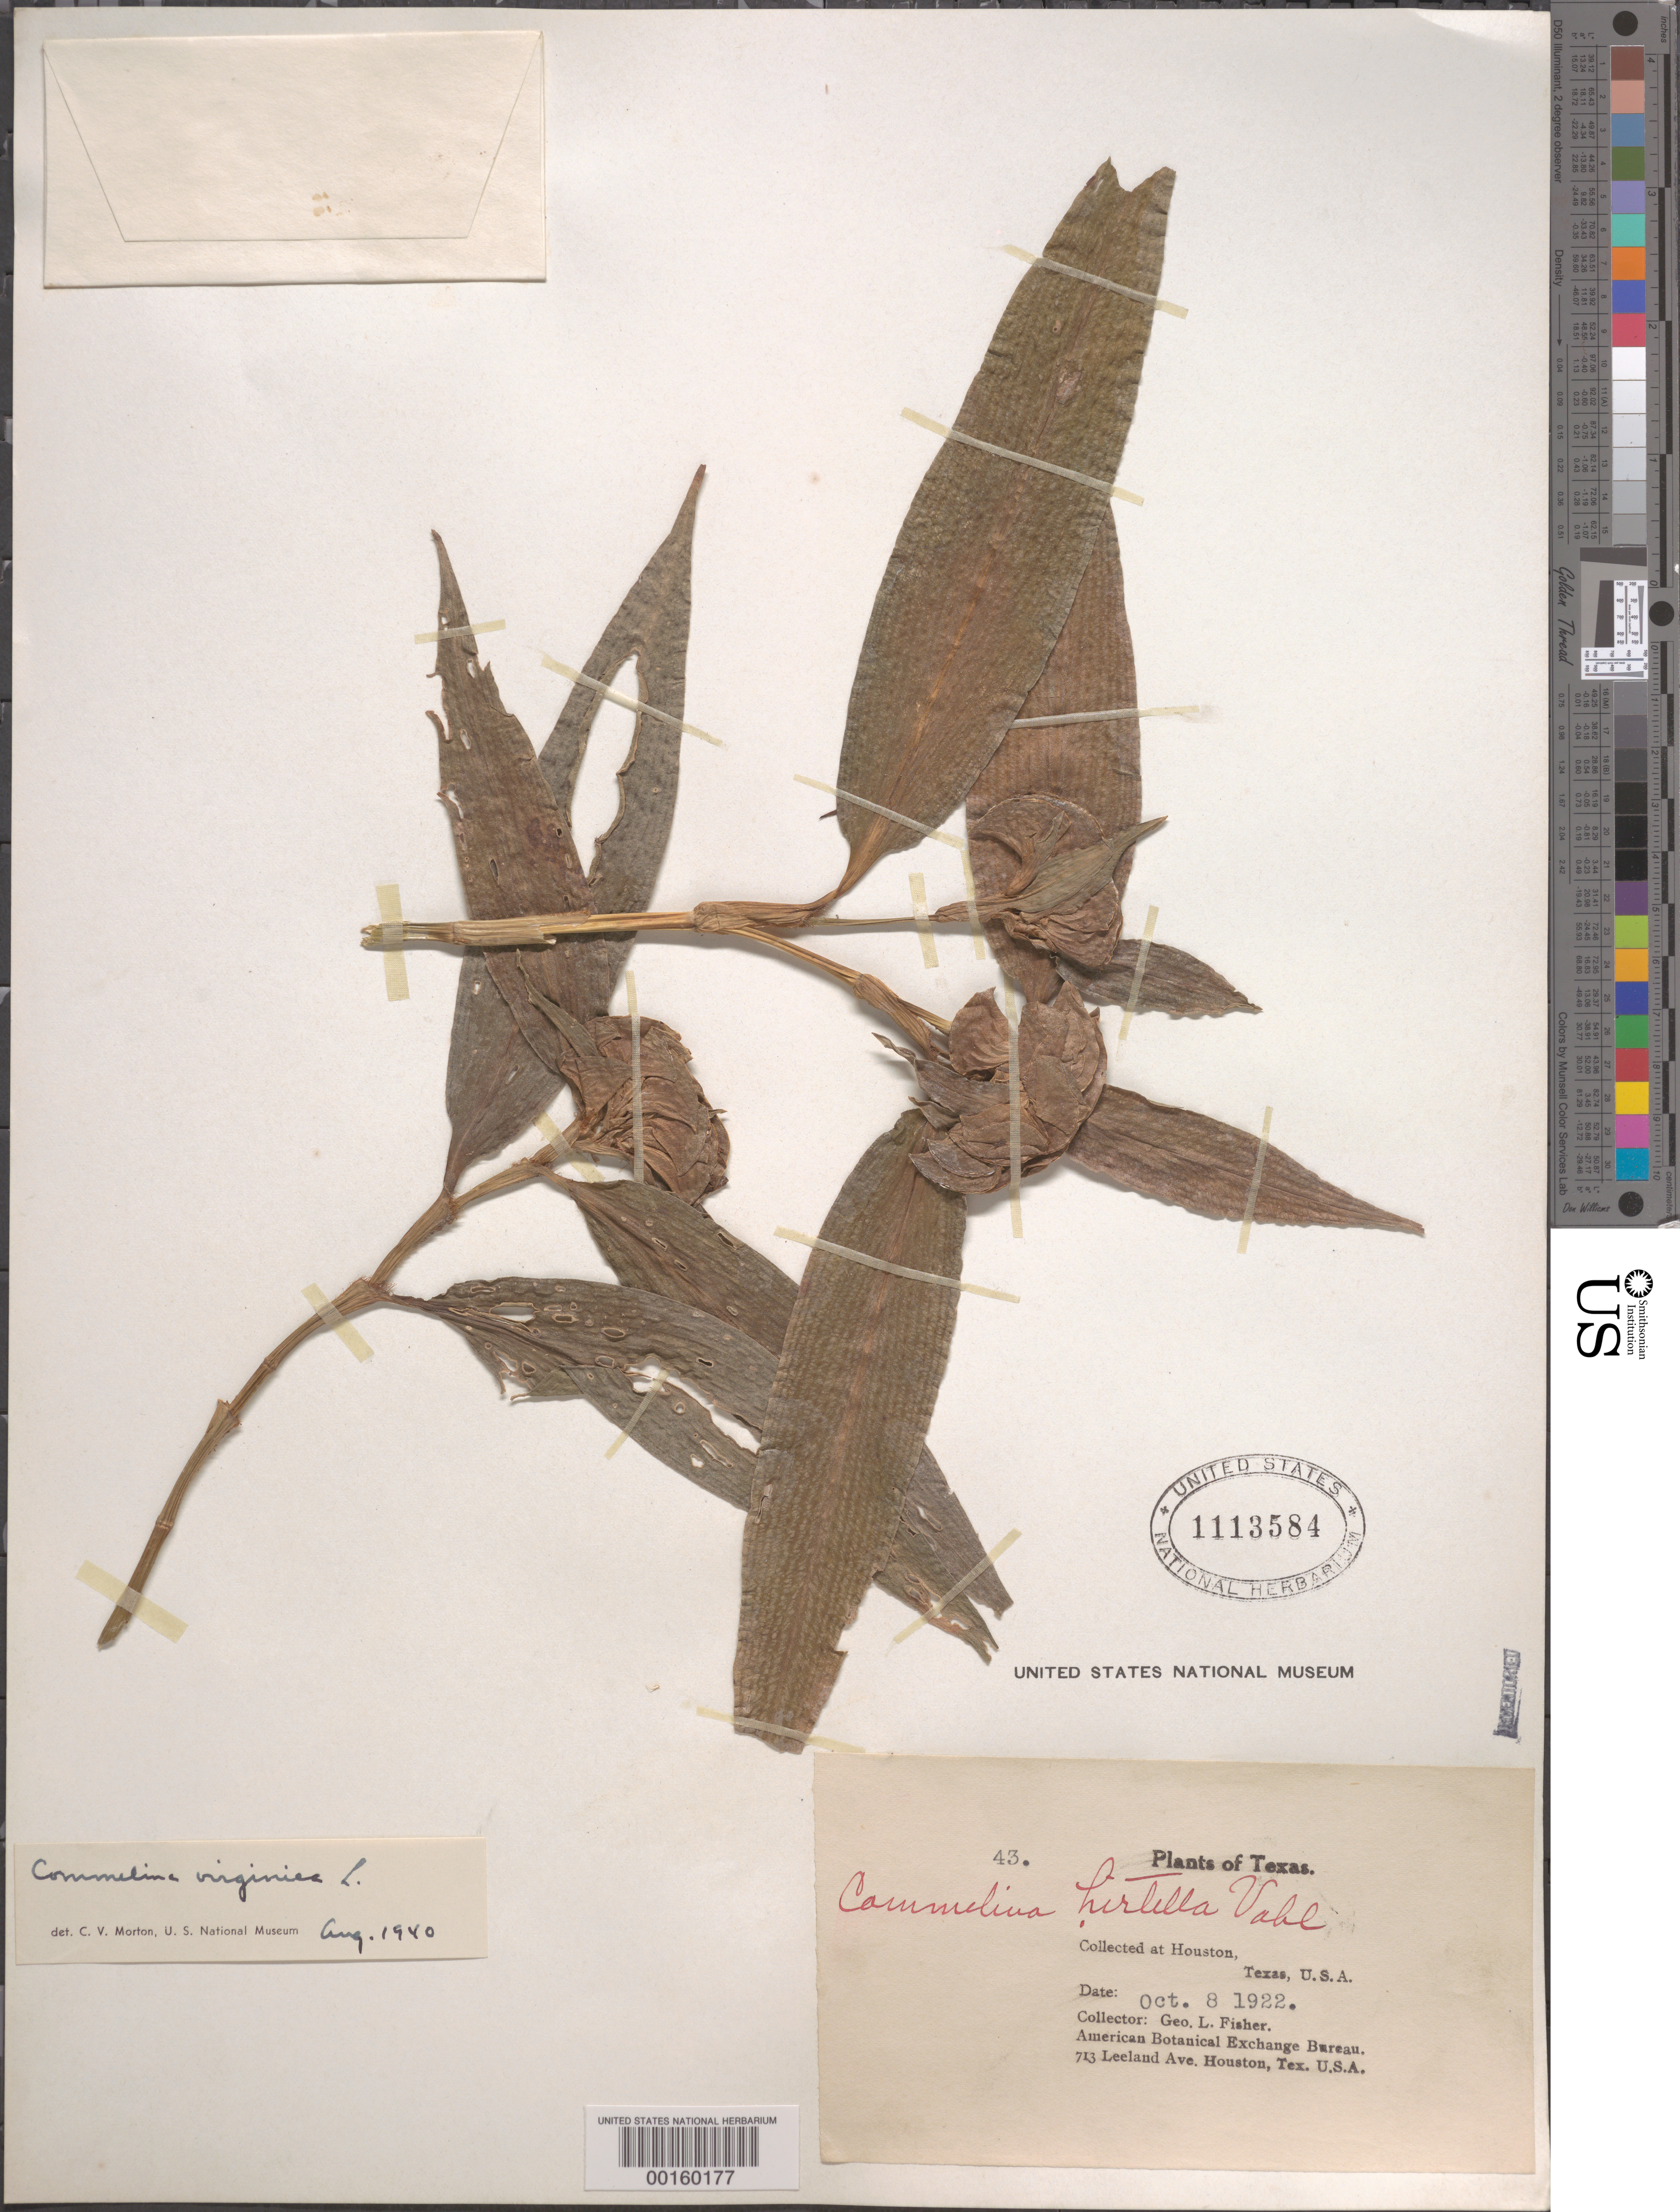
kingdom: Plantae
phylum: Tracheophyta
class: Liliopsida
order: Commelinales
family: Commelinaceae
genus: Commelina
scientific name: Commelina virginica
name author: L.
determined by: Morton, C. V.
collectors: G. L. Fisher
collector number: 43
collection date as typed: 08 Oct 1922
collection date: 1922-10-08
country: United States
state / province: Texas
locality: Houston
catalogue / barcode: US 1113584